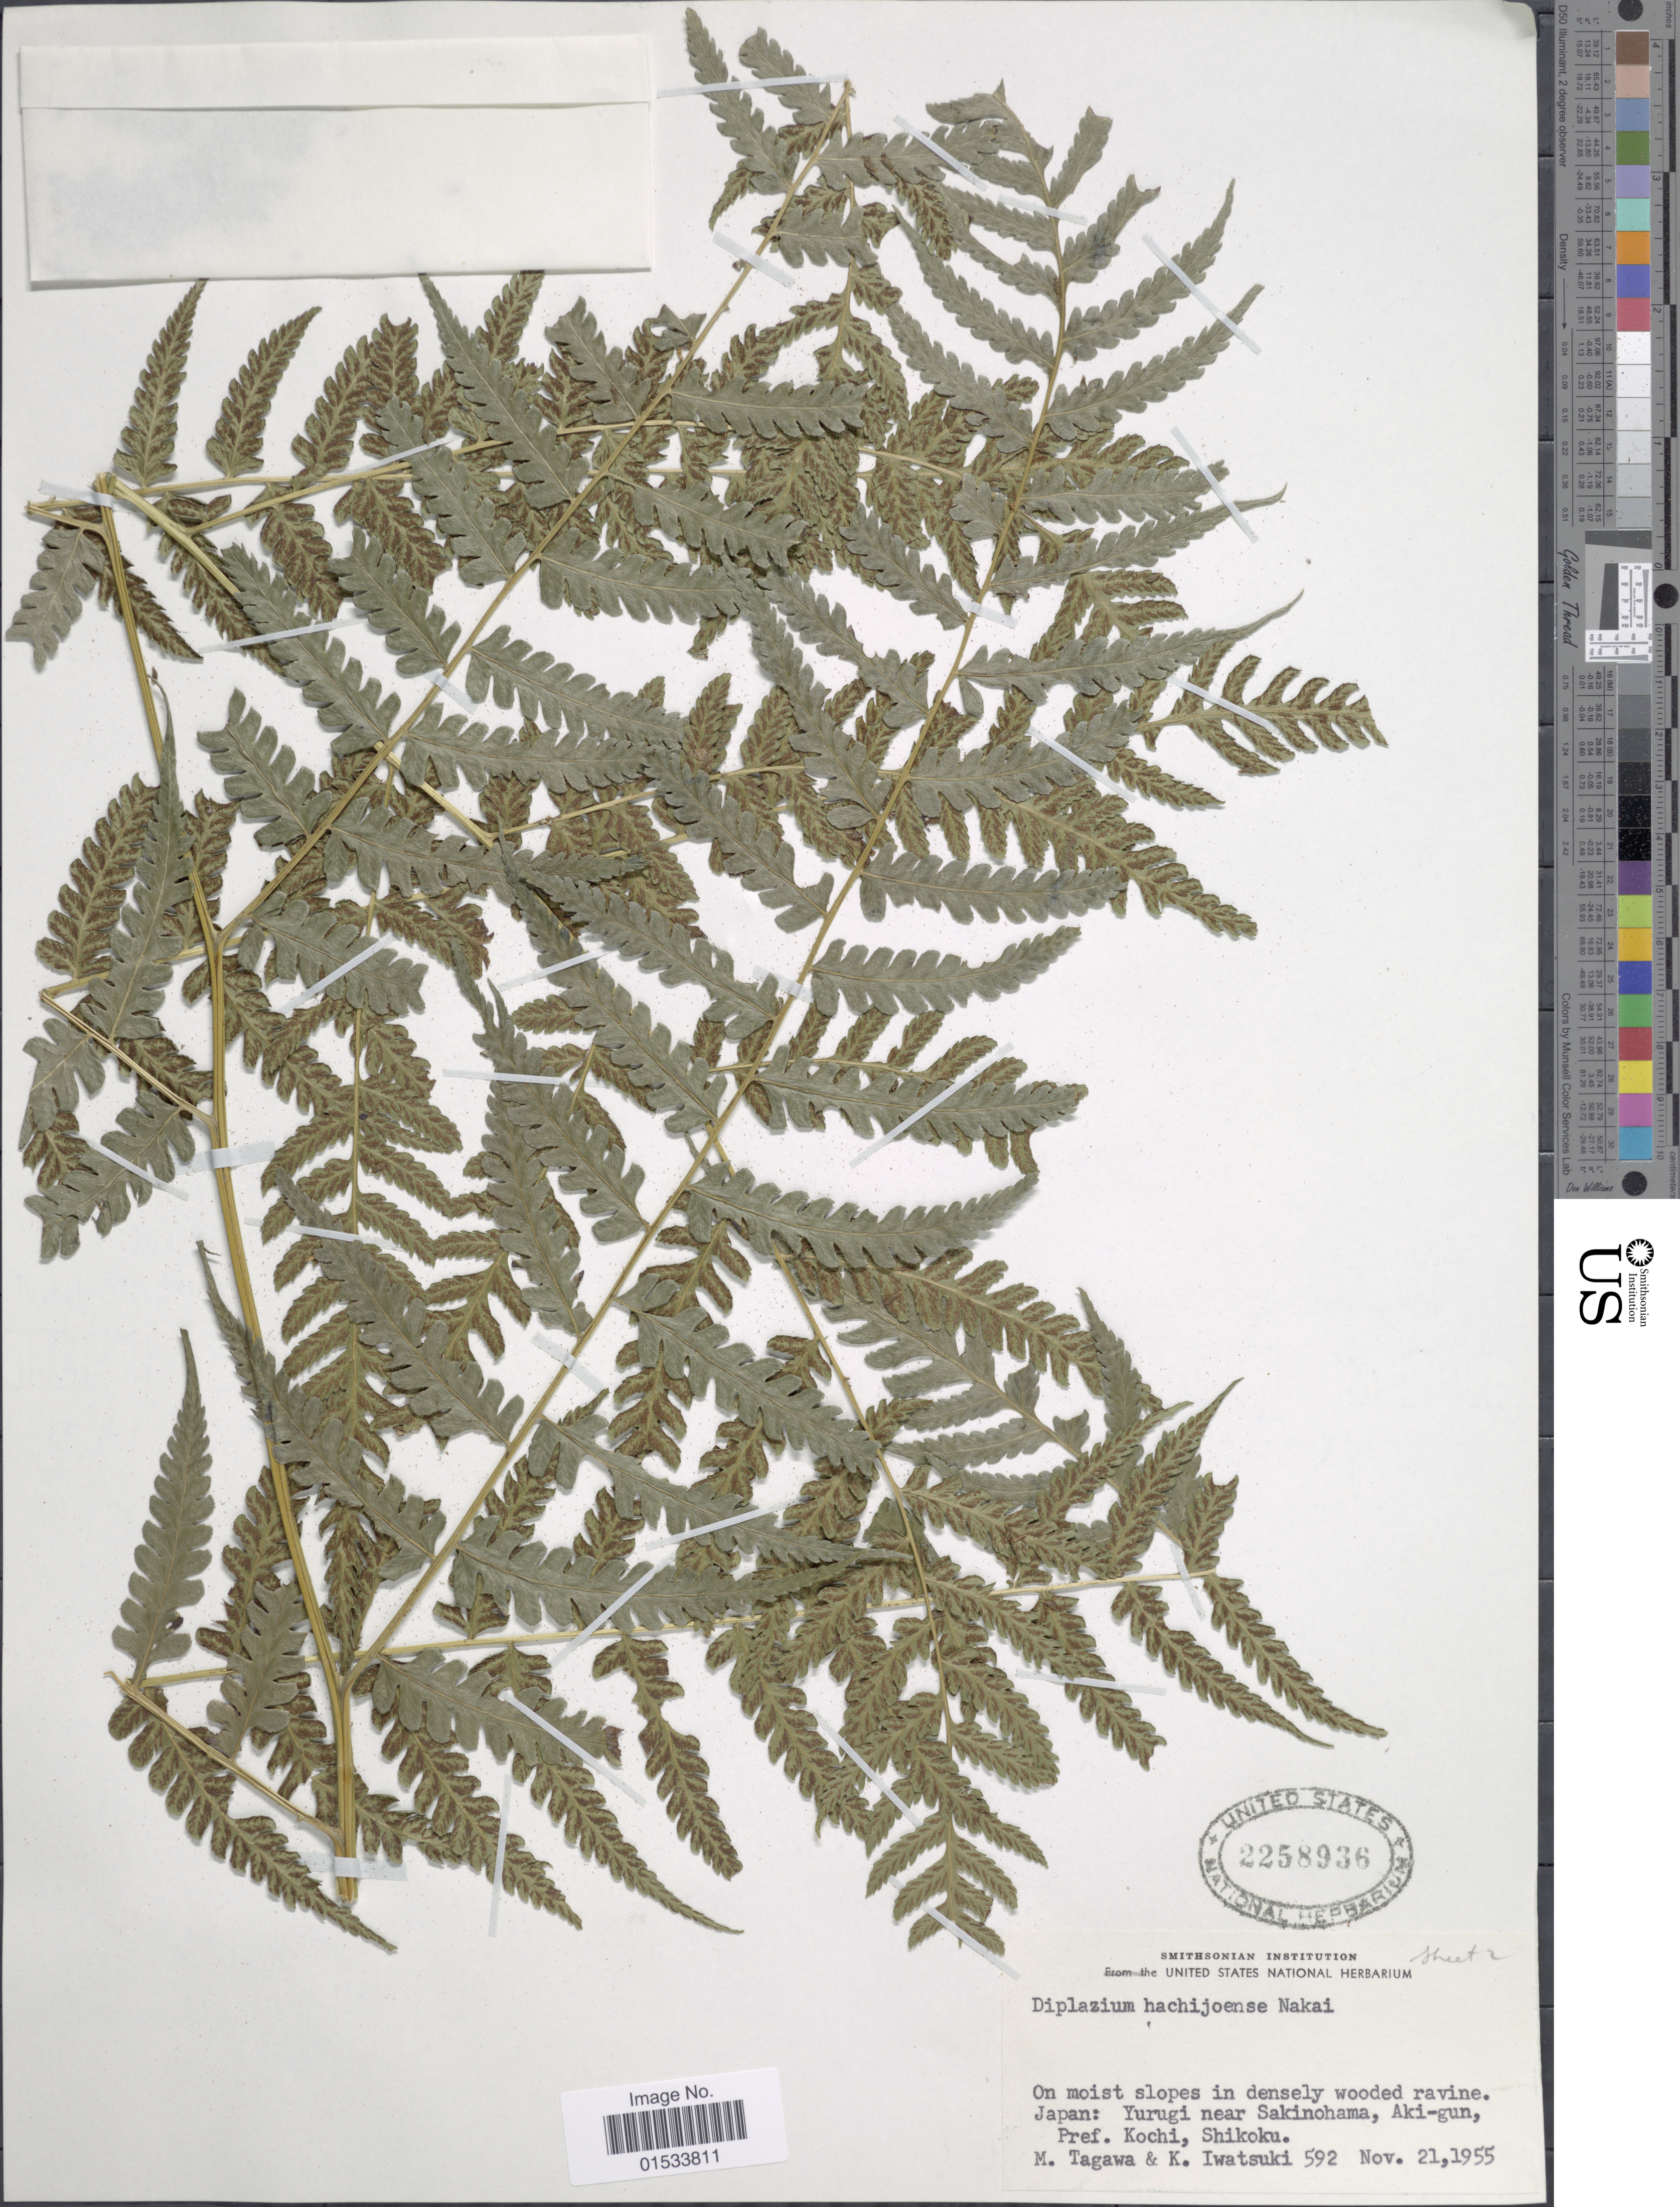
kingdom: Plantae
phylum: Tracheophyta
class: Polypodiopsida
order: Polypodiales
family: Athyriaceae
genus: Diplazium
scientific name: Diplazium hachijoense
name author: Nakai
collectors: M. Tagawa & K. Iwatsuki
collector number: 592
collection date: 1955-11-21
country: Japan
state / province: Koti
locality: Yurugi near Sakinohama, Aki- gun, Kochi, Shikoku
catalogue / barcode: US 2258936